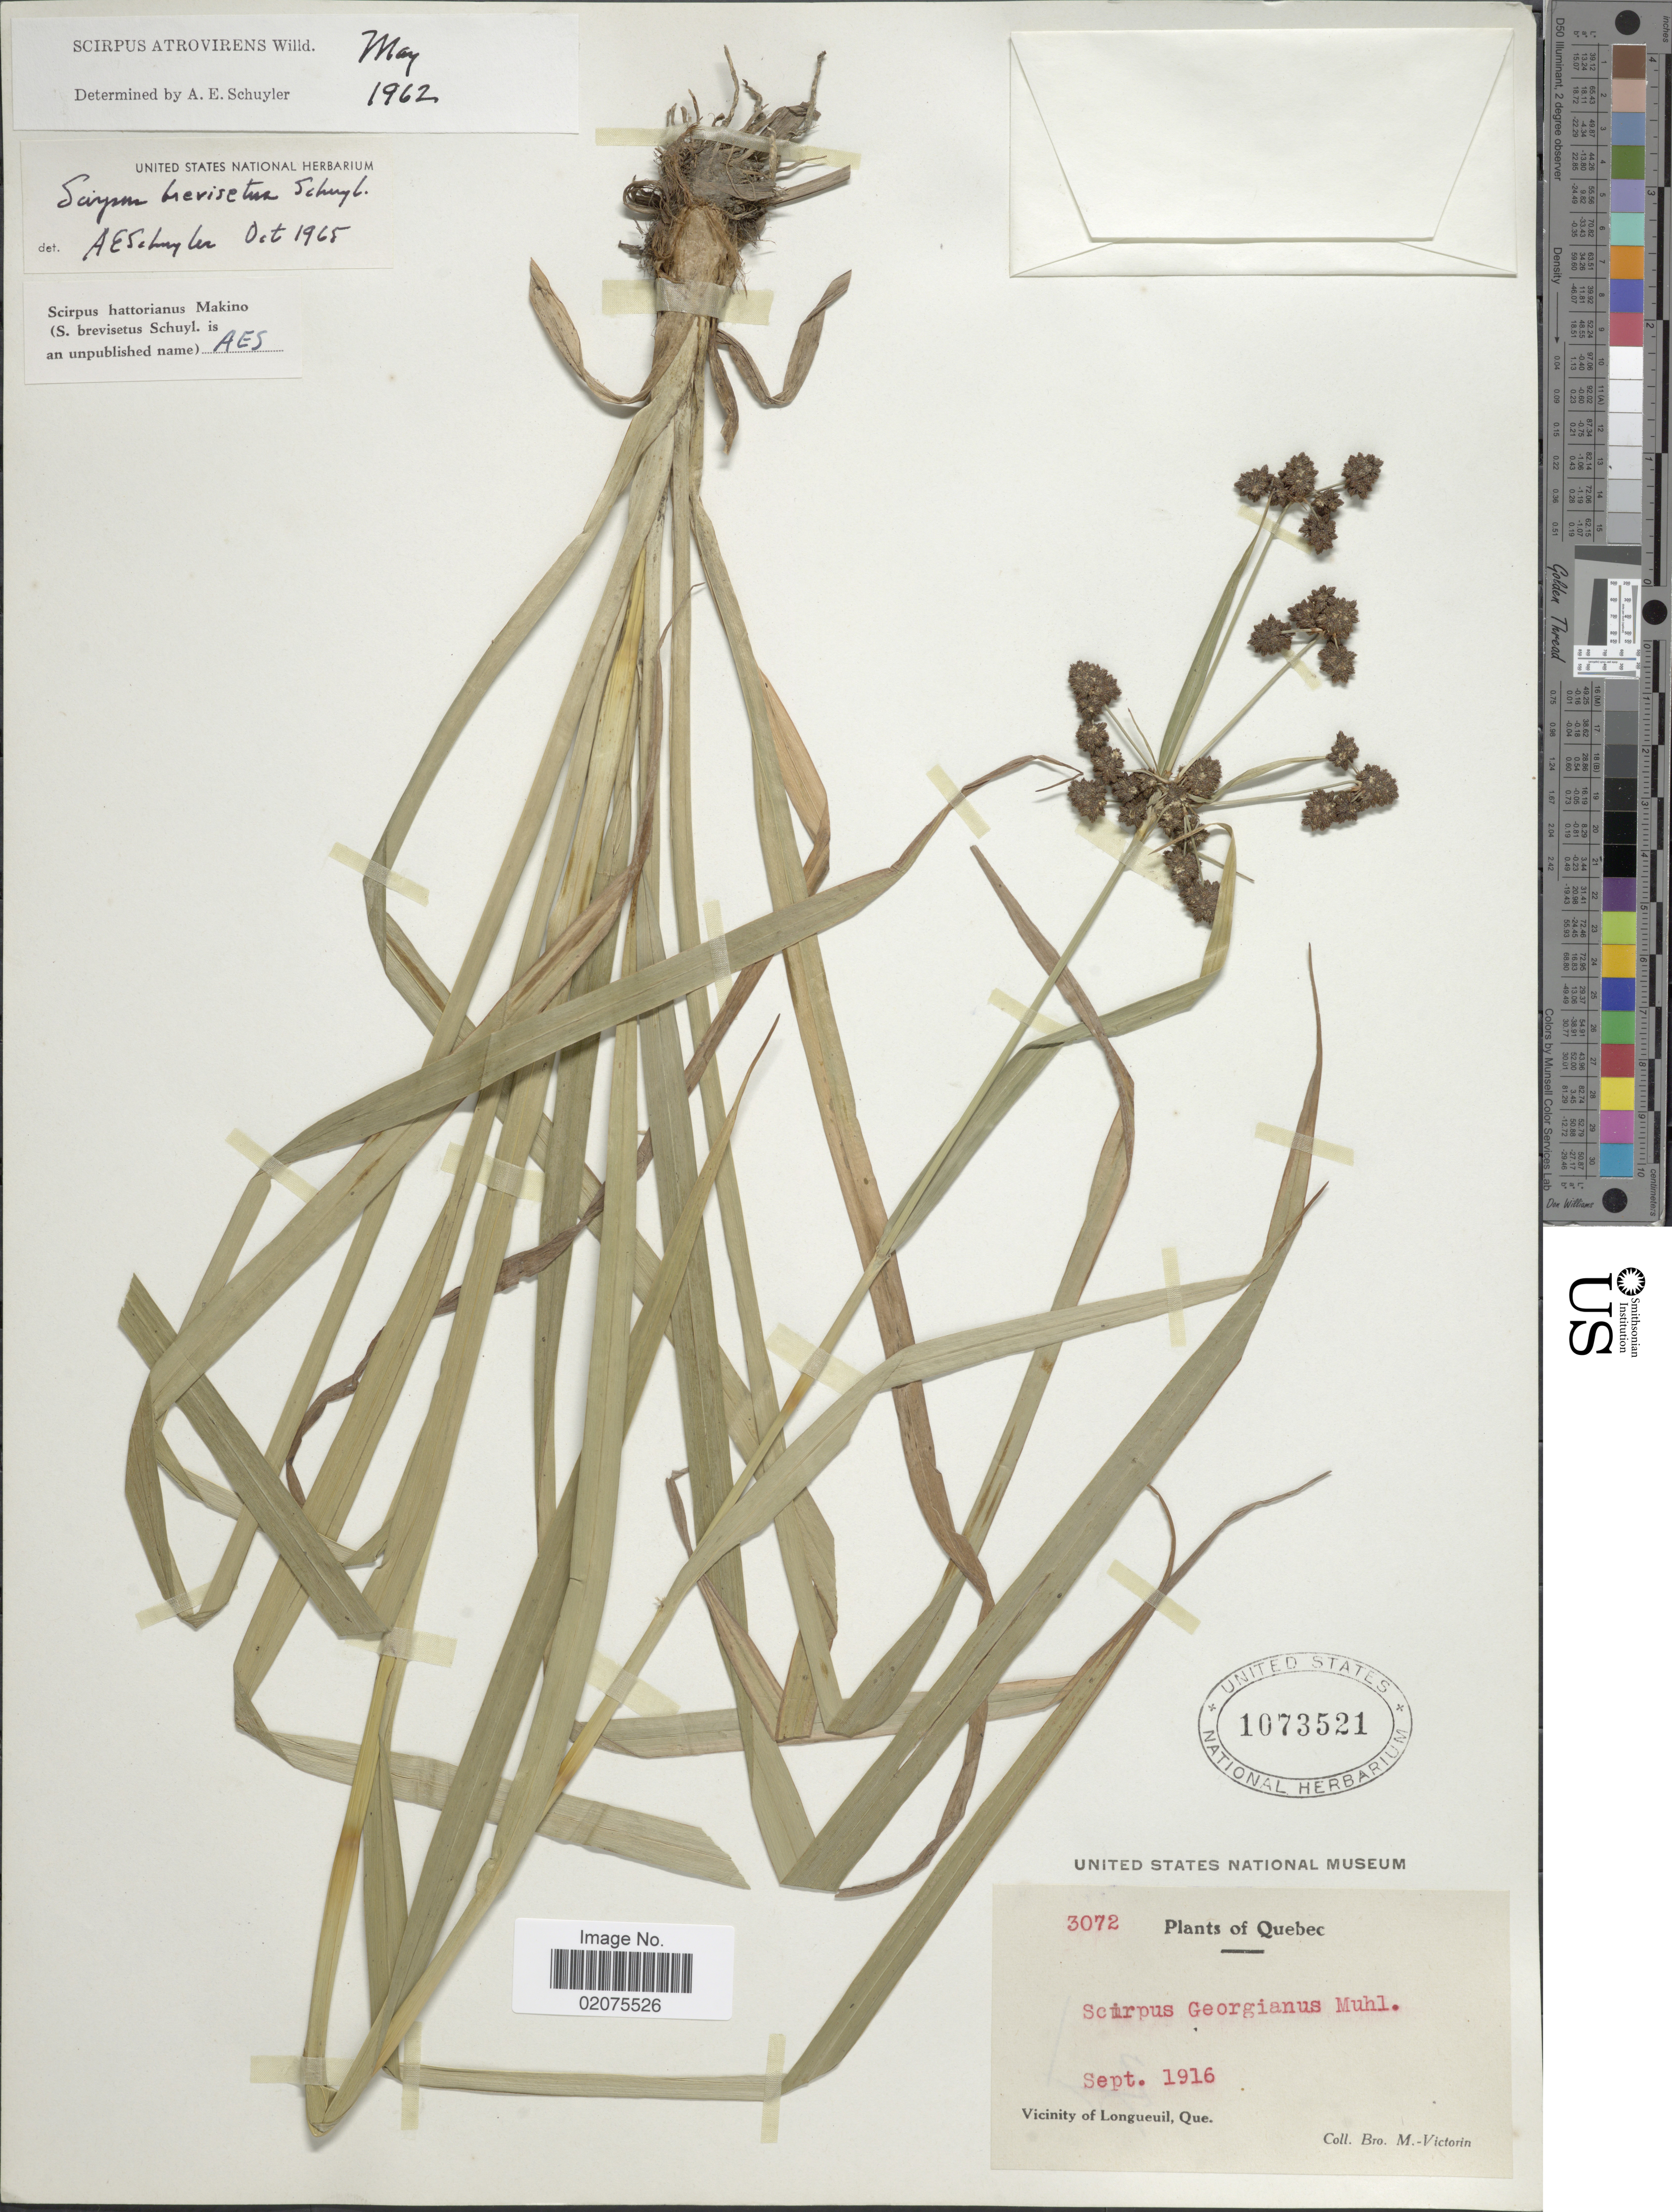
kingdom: Plantae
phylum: Tracheophyta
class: Liliopsida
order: Poales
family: Cyperaceae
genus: Scirpus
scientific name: Scirpus hattorianus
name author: Makino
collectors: Fr. Marie-Victorin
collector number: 3072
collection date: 1916-09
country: Canada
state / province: Quebec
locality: Vicinity of Longueuil, Que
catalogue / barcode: US 1073521